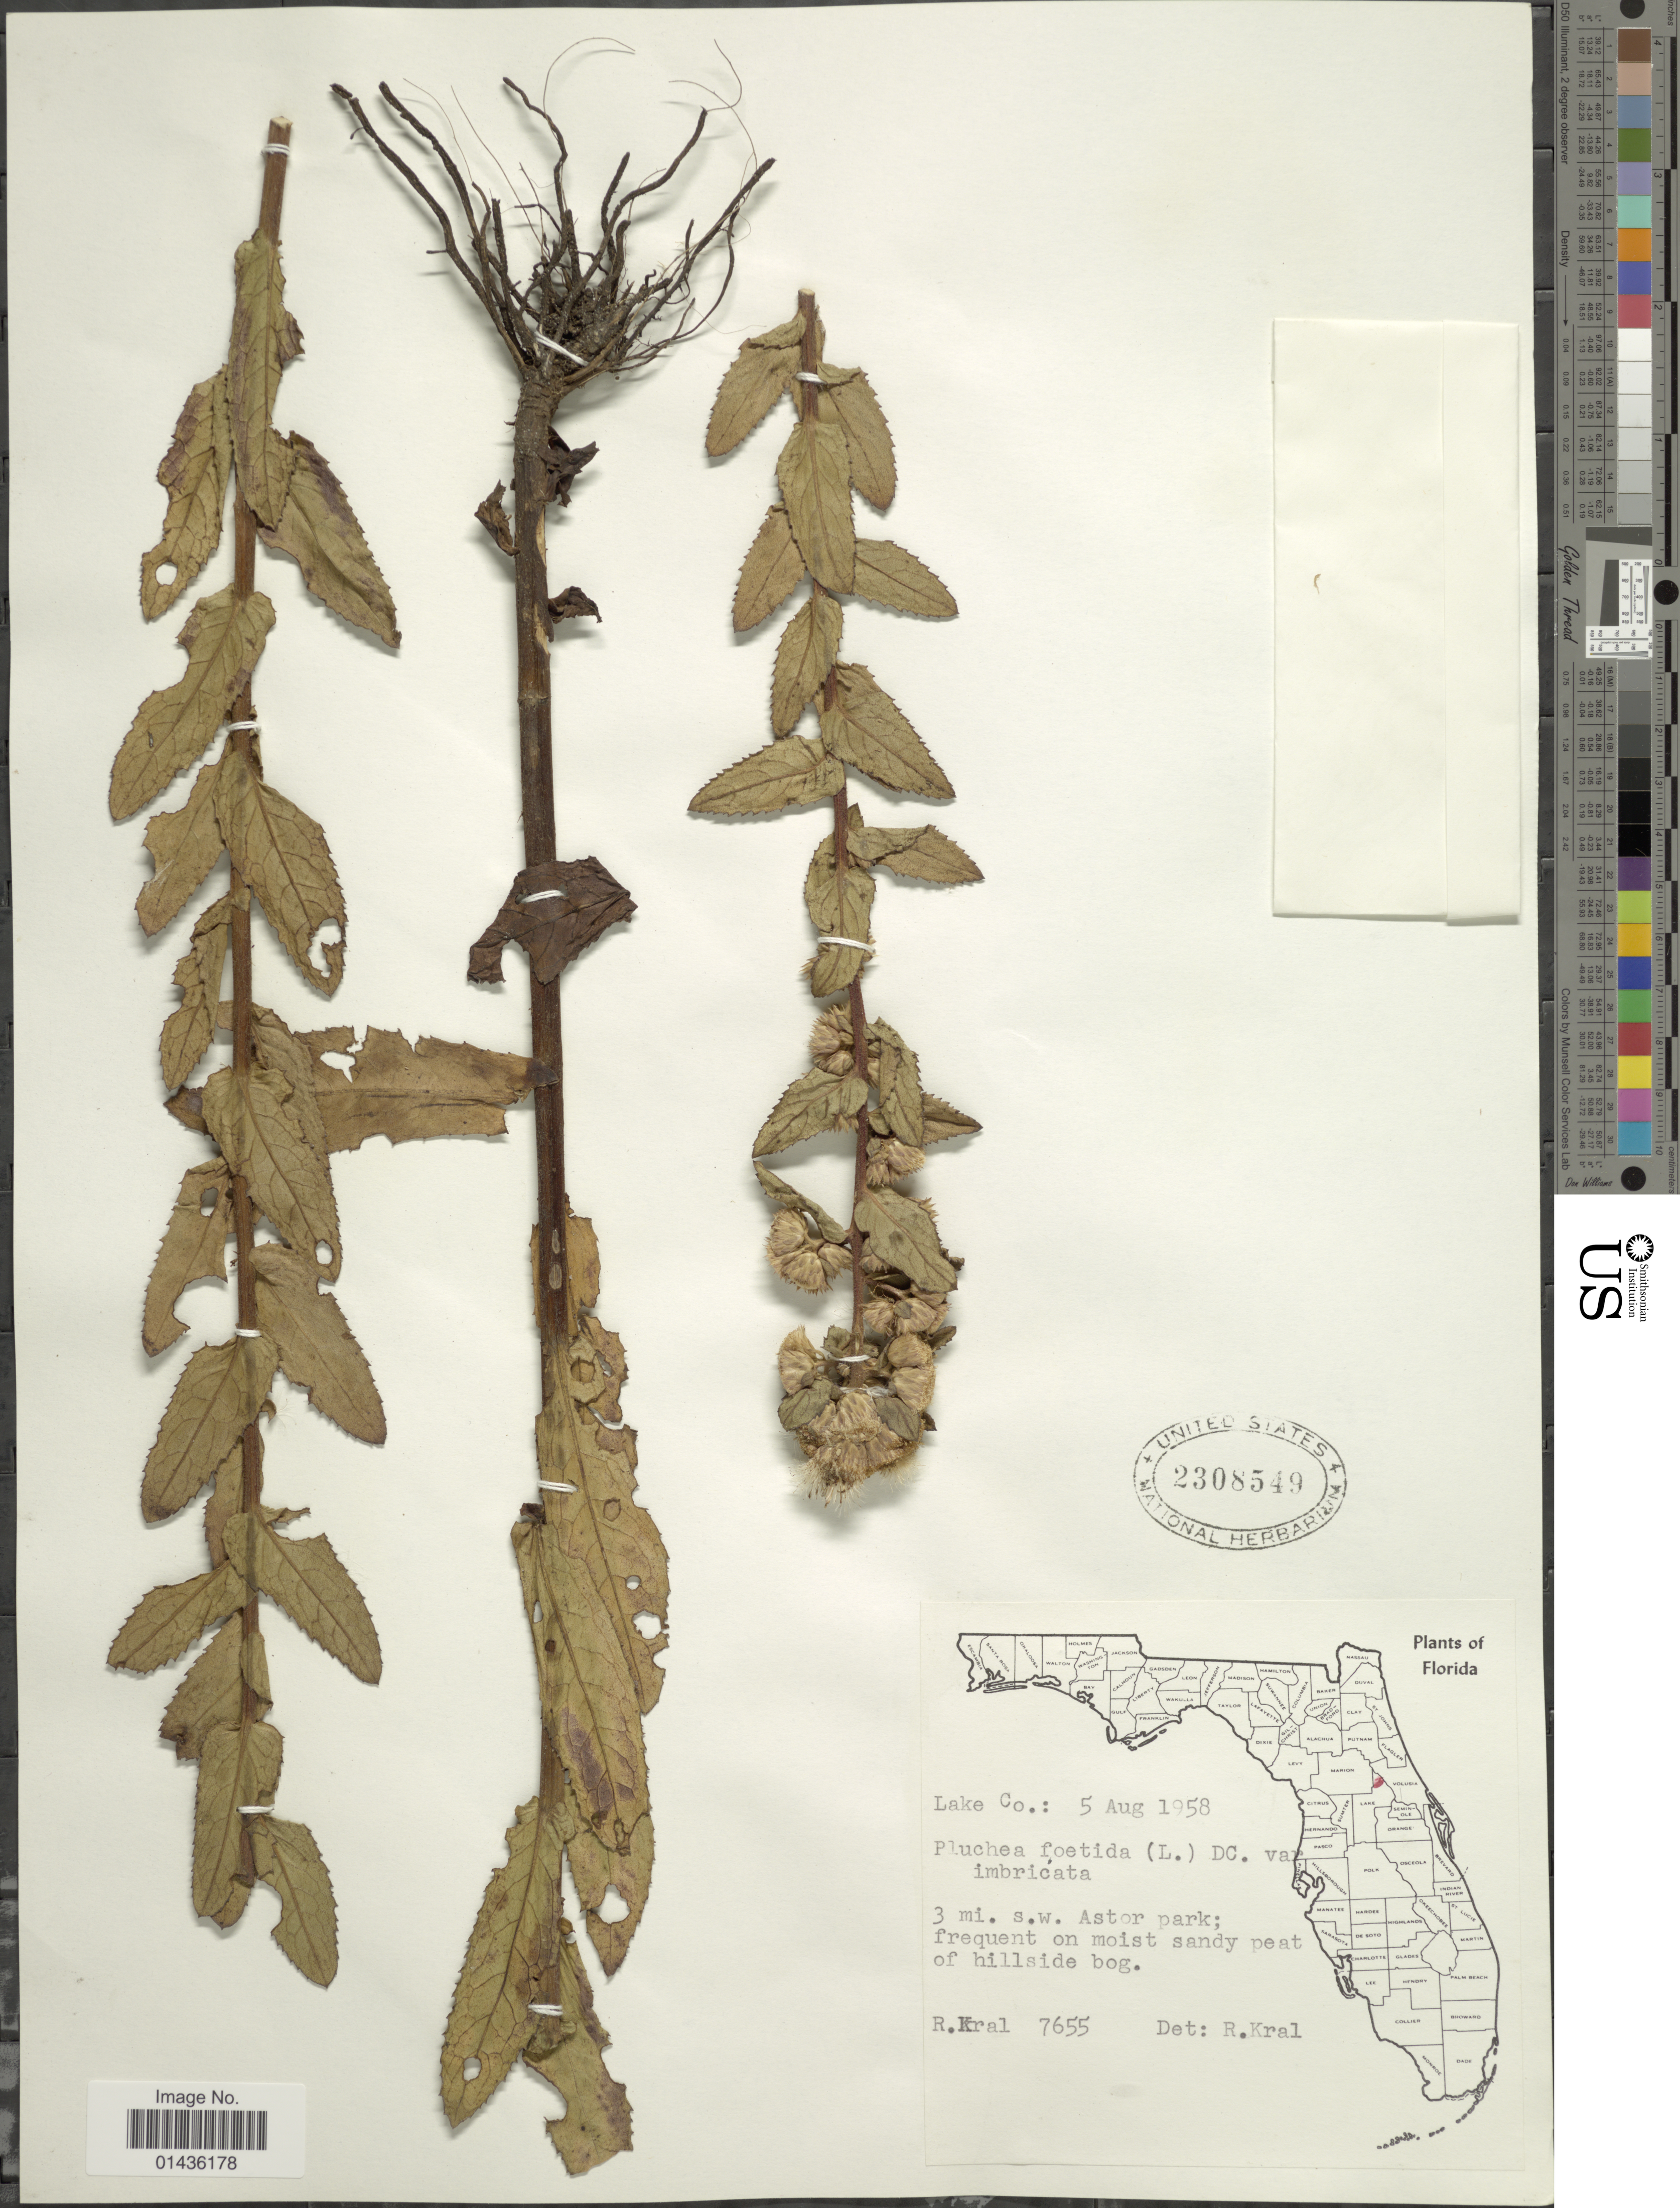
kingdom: Plantae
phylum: Tracheophyta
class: Magnoliopsida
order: Asterales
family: Asteraceae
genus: Pluchea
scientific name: Pluchea foetida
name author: (L.) DC.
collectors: R. Kral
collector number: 7655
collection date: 1958-08-05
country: United States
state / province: Florida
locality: Lake Co., 3 mi s.w. Astor park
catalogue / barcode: US 2308549